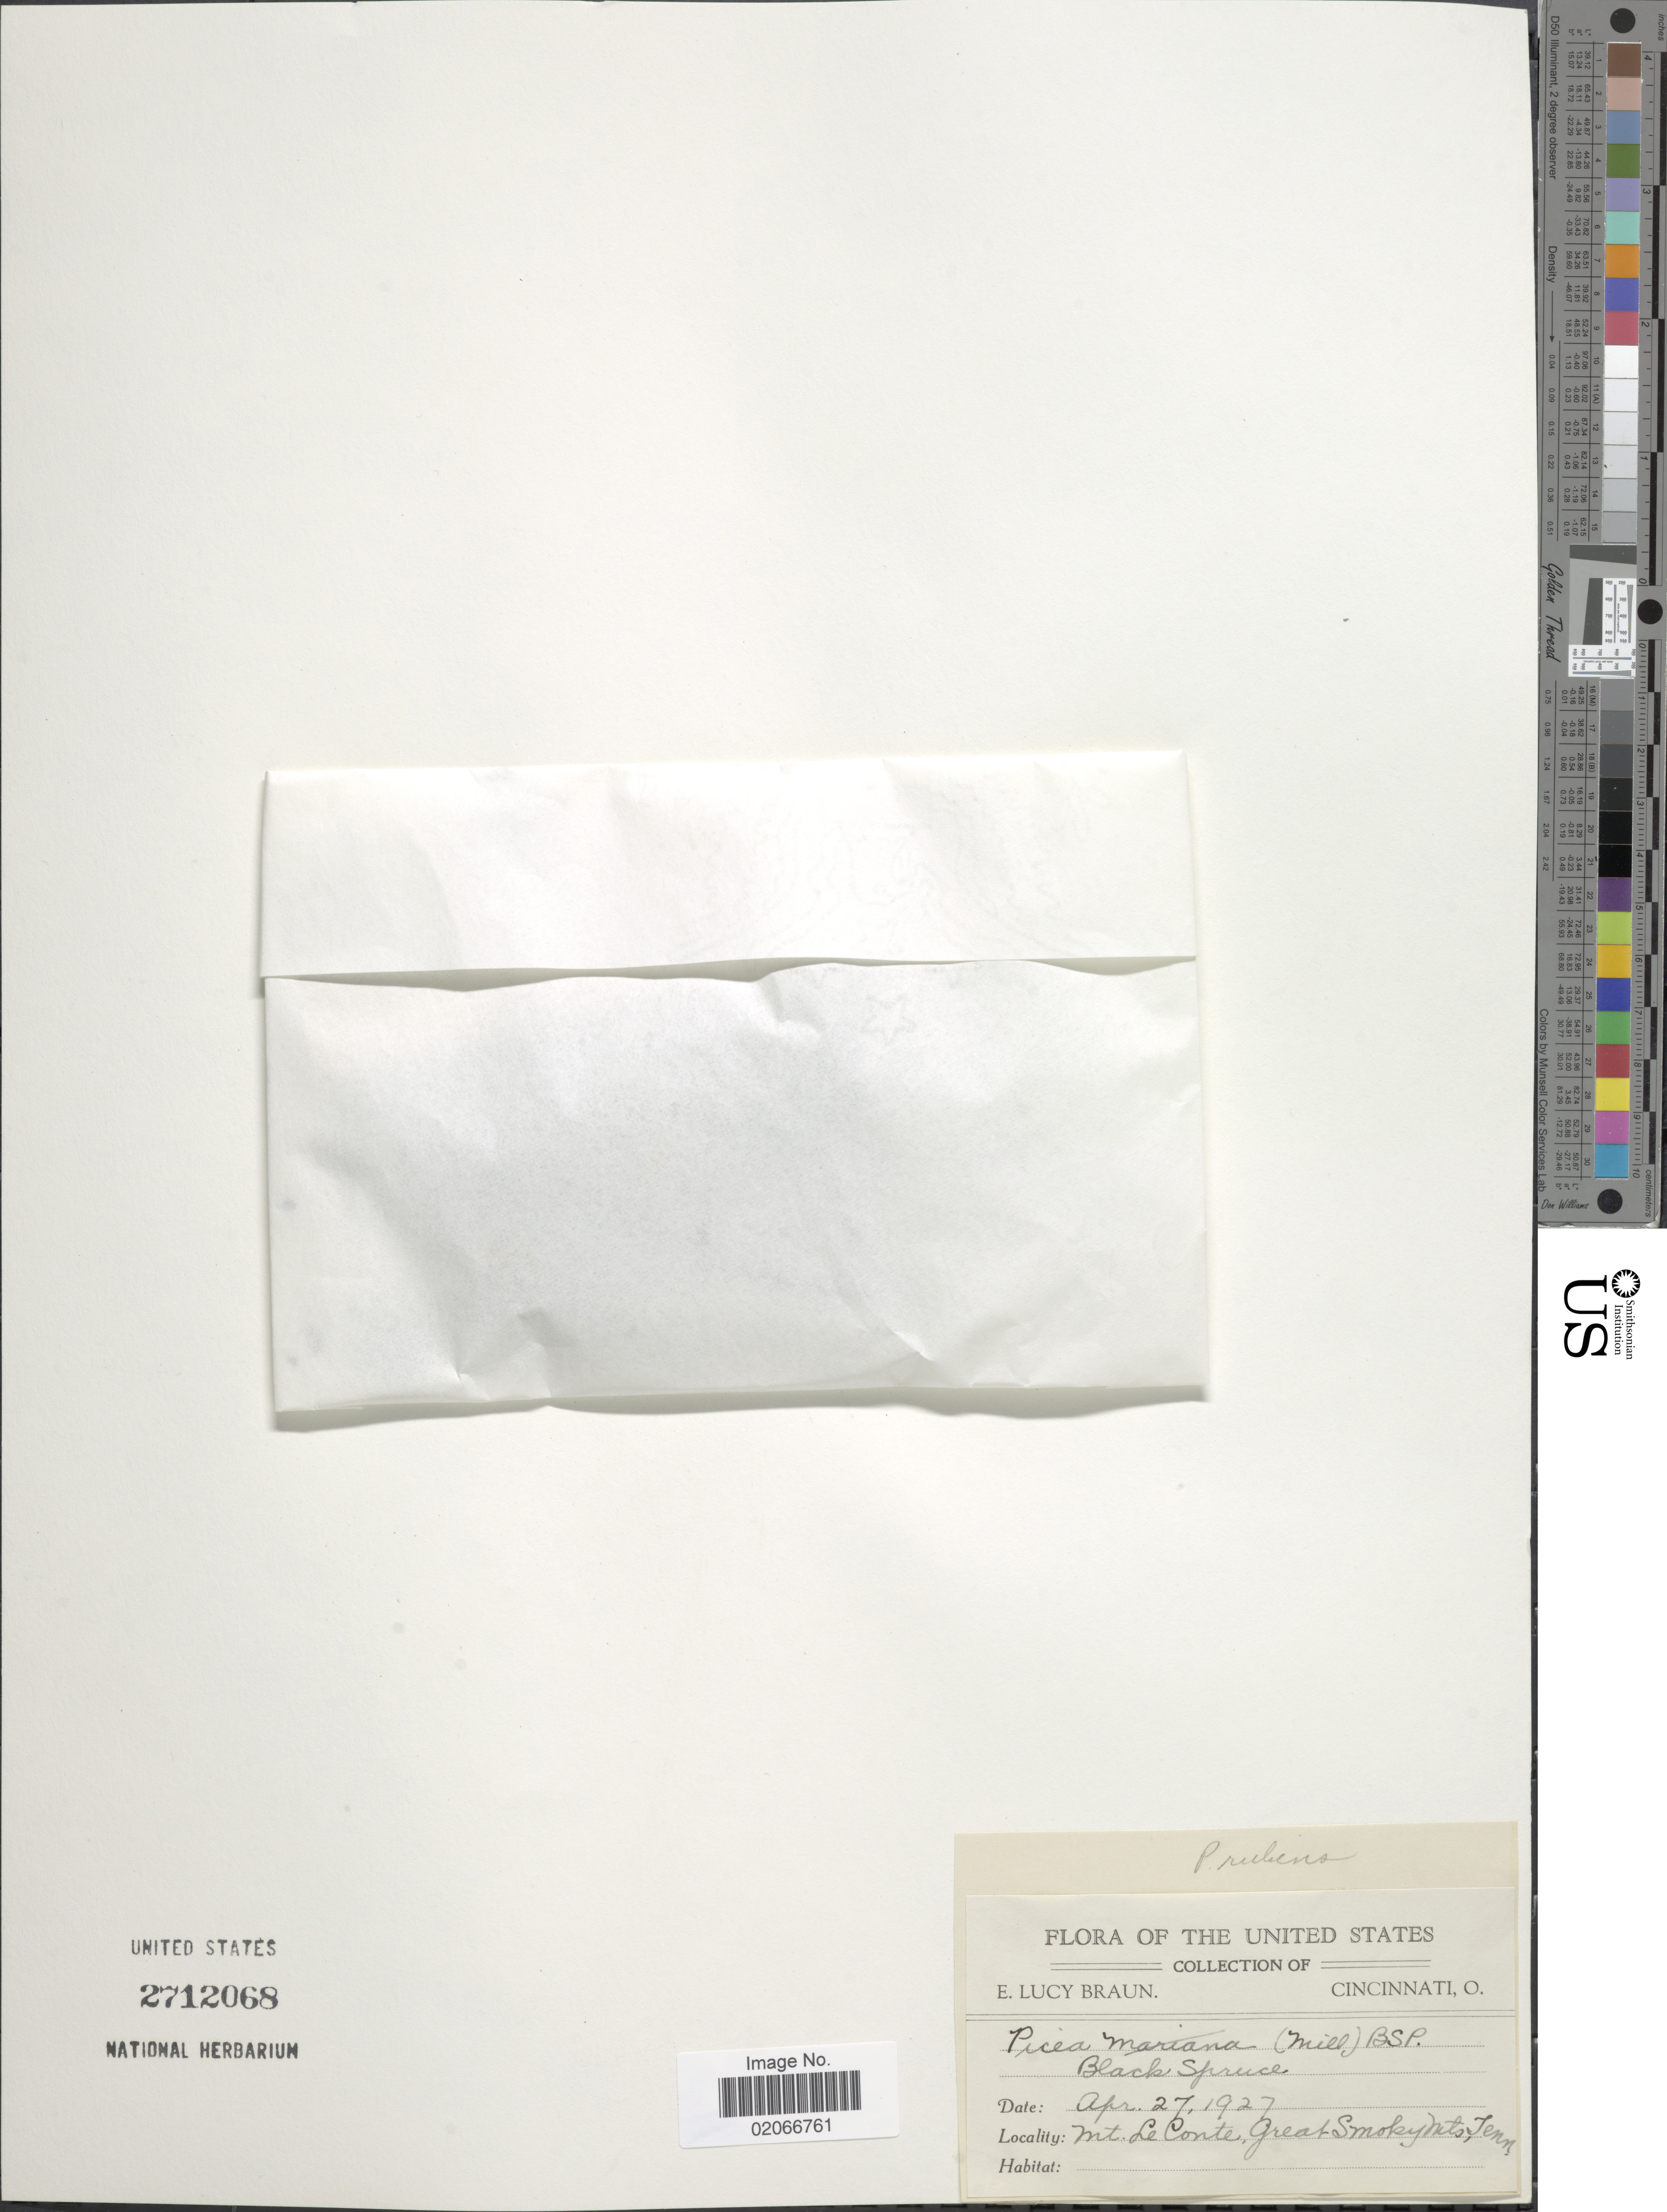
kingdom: Plantae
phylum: Tracheophyta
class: Pinopsida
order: Pinales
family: Pinaceae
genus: Picea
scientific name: Picea rubens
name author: Sarg.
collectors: E. L. Braun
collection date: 1927-04-27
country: United States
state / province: Tennessee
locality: Mt. Le Conte, Great Smoky Mts., Tenn.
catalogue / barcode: US 2712068